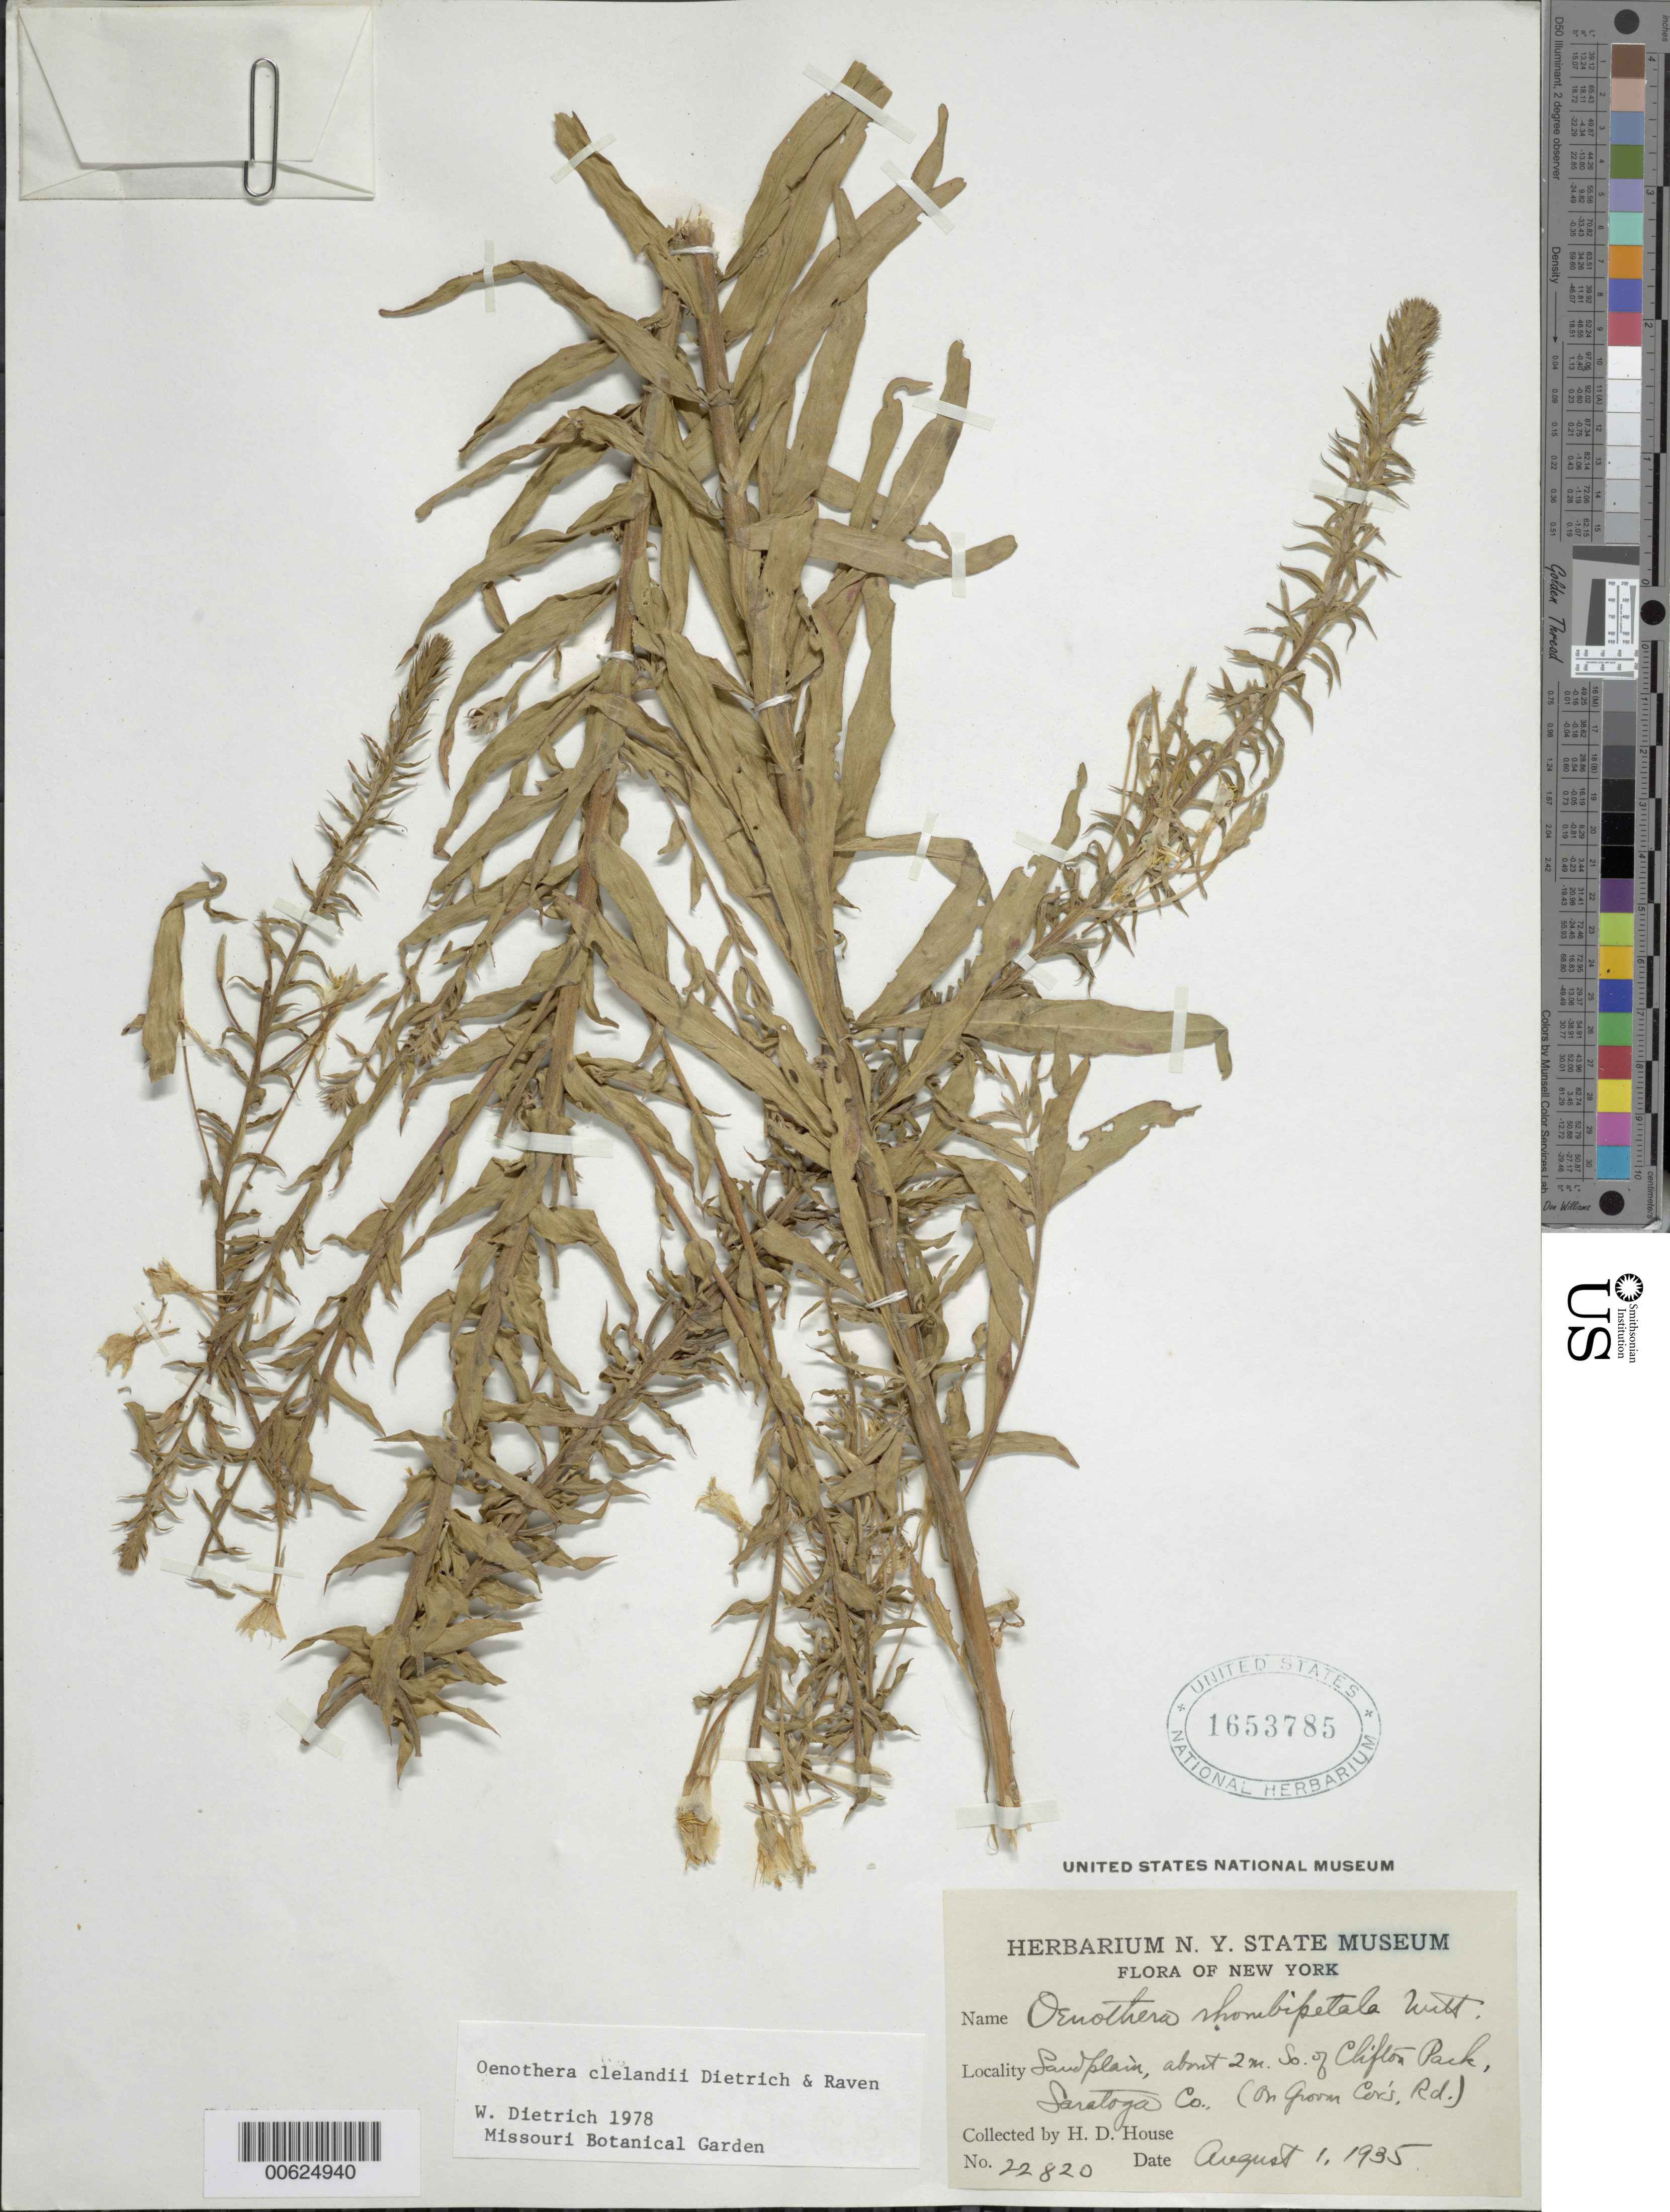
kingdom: Plantae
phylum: Tracheophyta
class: Magnoliopsida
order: Myrtales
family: Onagraceae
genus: Oenothera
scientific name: Oenothera clelandii W. Dietr., P.H. Raven & W.L. Wagner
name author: W. Dietr. et al.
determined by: Dietrich, W.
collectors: H. D. House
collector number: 22820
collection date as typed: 01 Aug 1935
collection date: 1935-08-01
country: United States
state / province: New York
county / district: Saratoga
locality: S of Clifton Pack, on Grover Corner's Rd.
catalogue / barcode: US 1653785